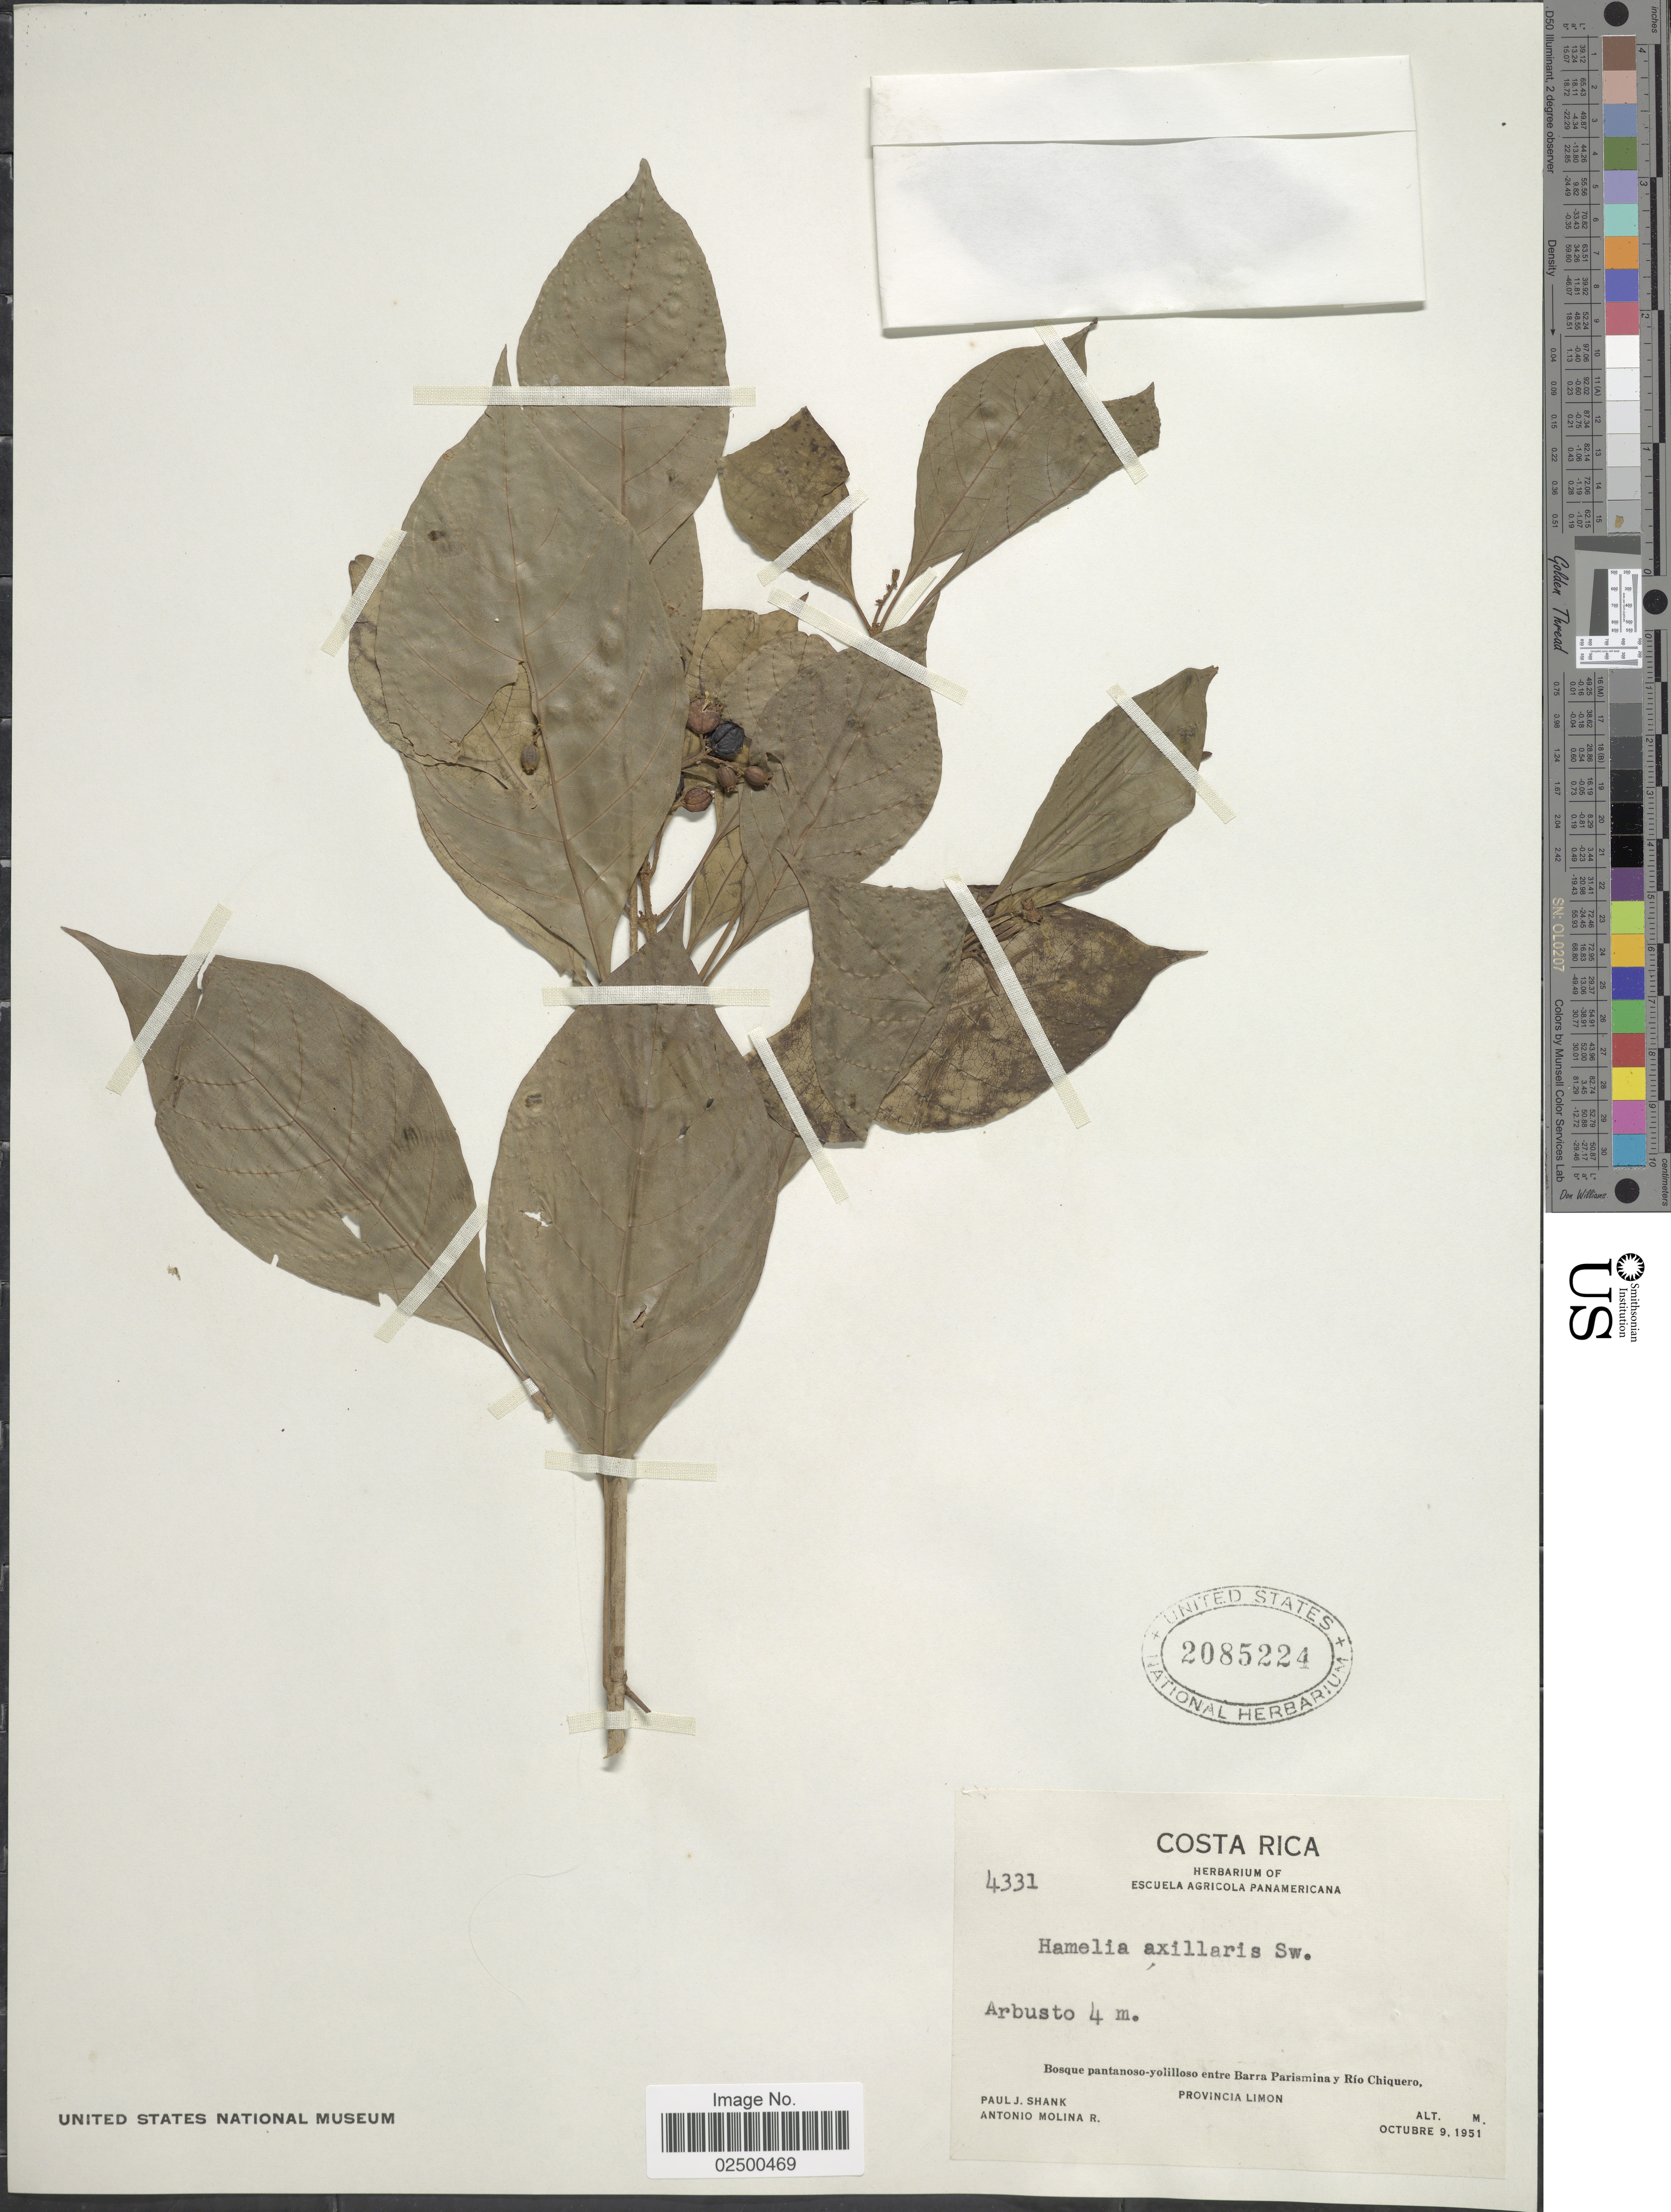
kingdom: Plantae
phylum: Tracheophyta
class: Magnoliopsida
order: Gentianales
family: Rubiaceae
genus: Hamelia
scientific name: Hamelia axillaris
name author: Sw.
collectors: P. J. Shank & A. Molina R.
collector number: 4331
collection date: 1951-10-09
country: Costa Rica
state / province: Limón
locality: Bosque pantanoso-yolilloso entre Barra Parismina y Rio Chiquero, Provincia Limon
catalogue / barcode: US 2085224